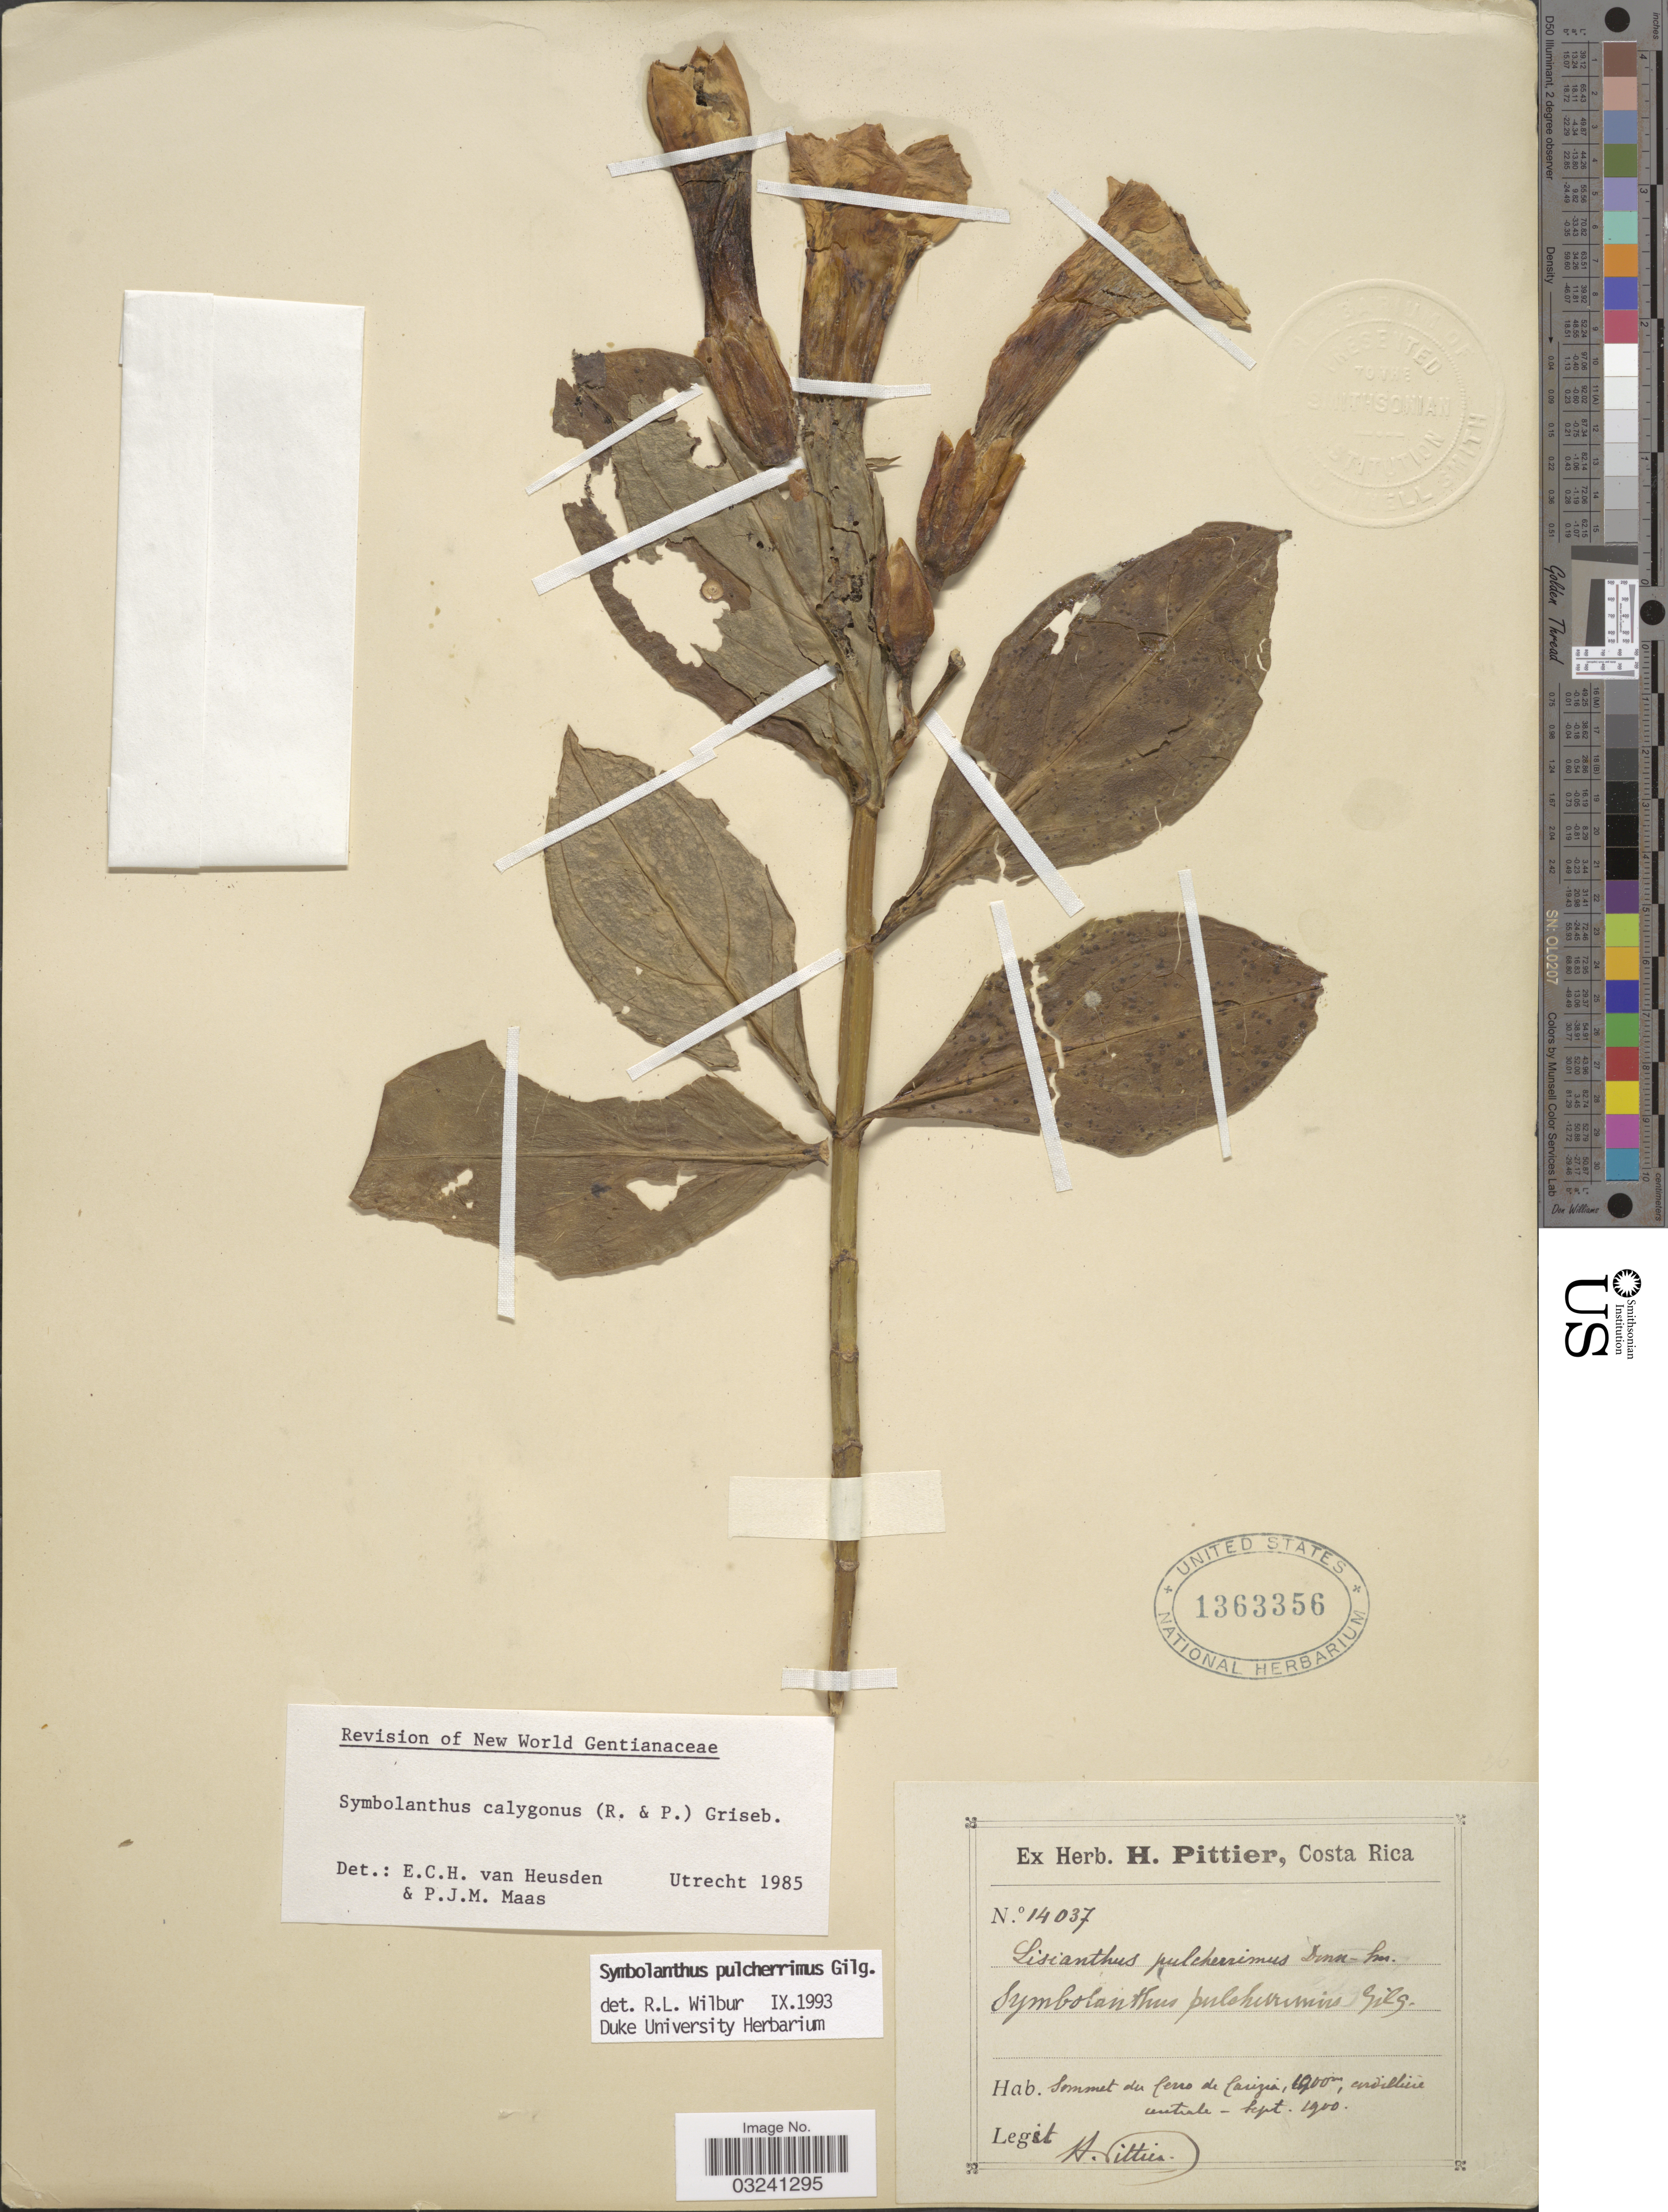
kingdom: Plantae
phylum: Tracheophyta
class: Magnoliopsida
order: Gentianales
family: Gentianaceae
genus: Symbolanthus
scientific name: Symbolanthus pulcherrimus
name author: Gilg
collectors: H. F. Pittier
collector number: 14037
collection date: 1900-09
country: Costa Rica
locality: Sommet du Cerro de Carizia, cordillierè centrale.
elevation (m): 1900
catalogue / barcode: US 1363356